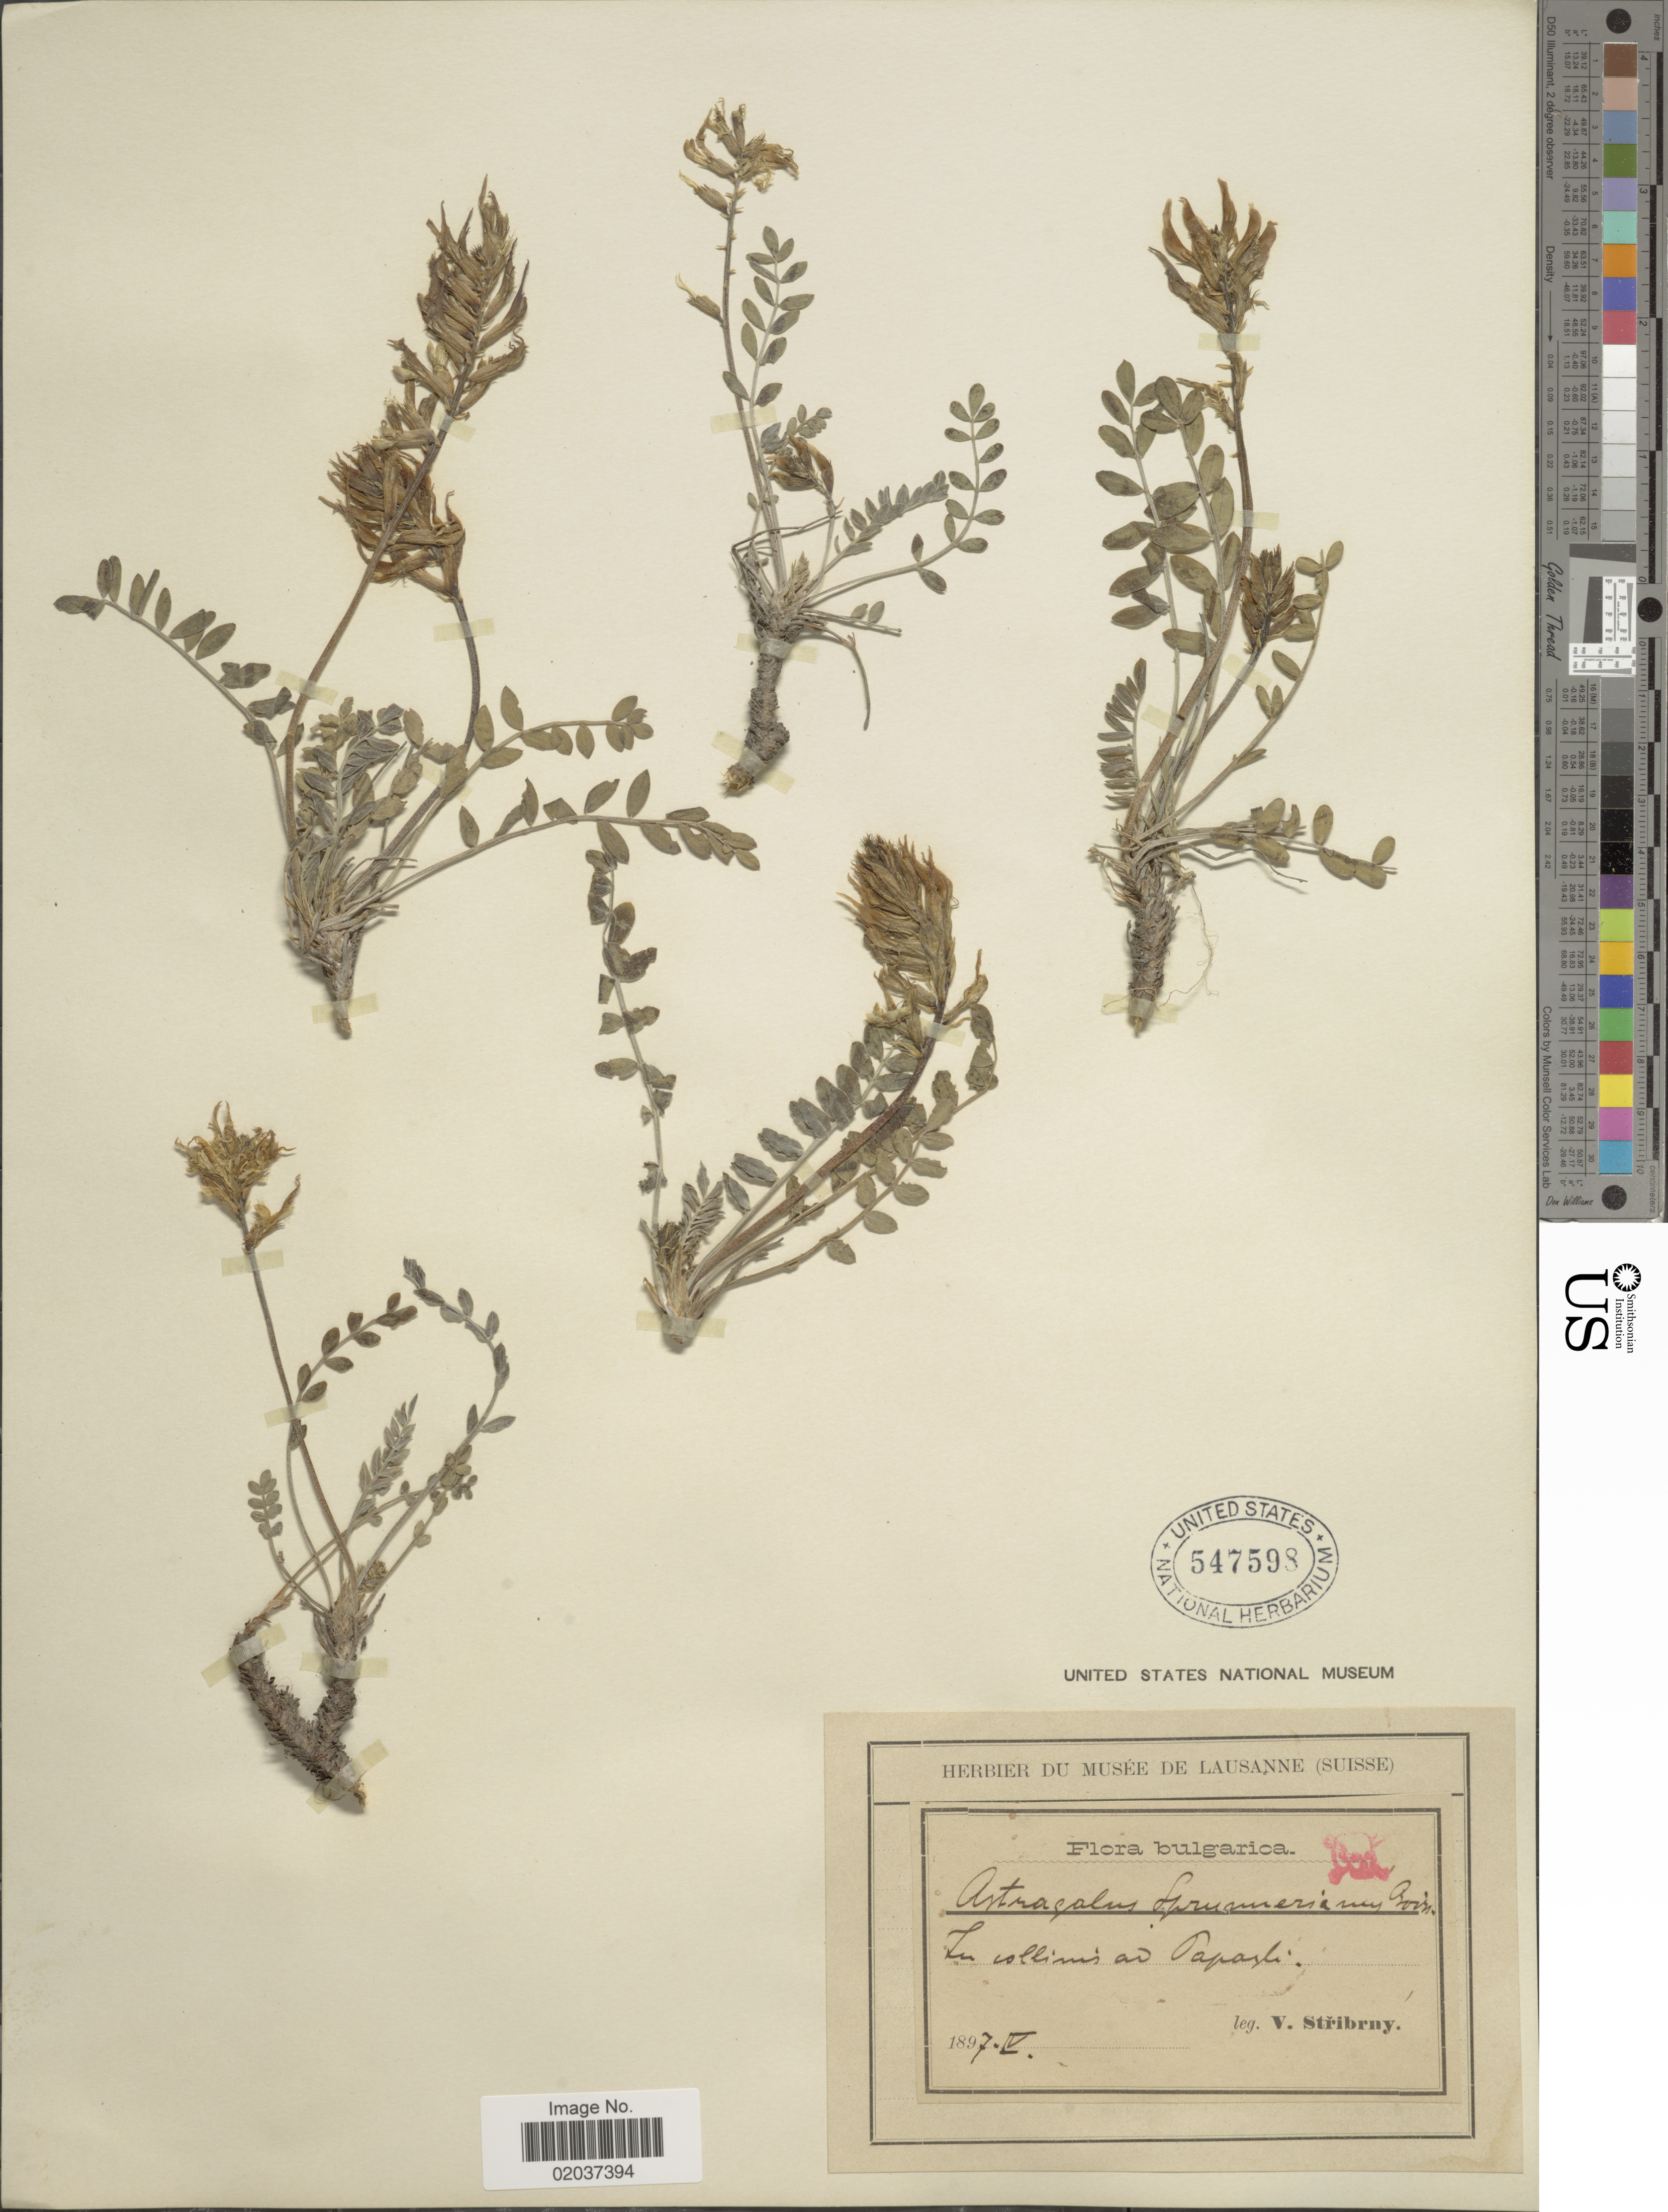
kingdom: Plantae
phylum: Tracheophyta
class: Magnoliopsida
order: Fabales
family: Fabaceae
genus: Astragalus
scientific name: Astragalus spruneri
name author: Boiss.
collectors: V. Stribrny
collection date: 1897-04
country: Bulgaria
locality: In collinis ad Papasli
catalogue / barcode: US 547598